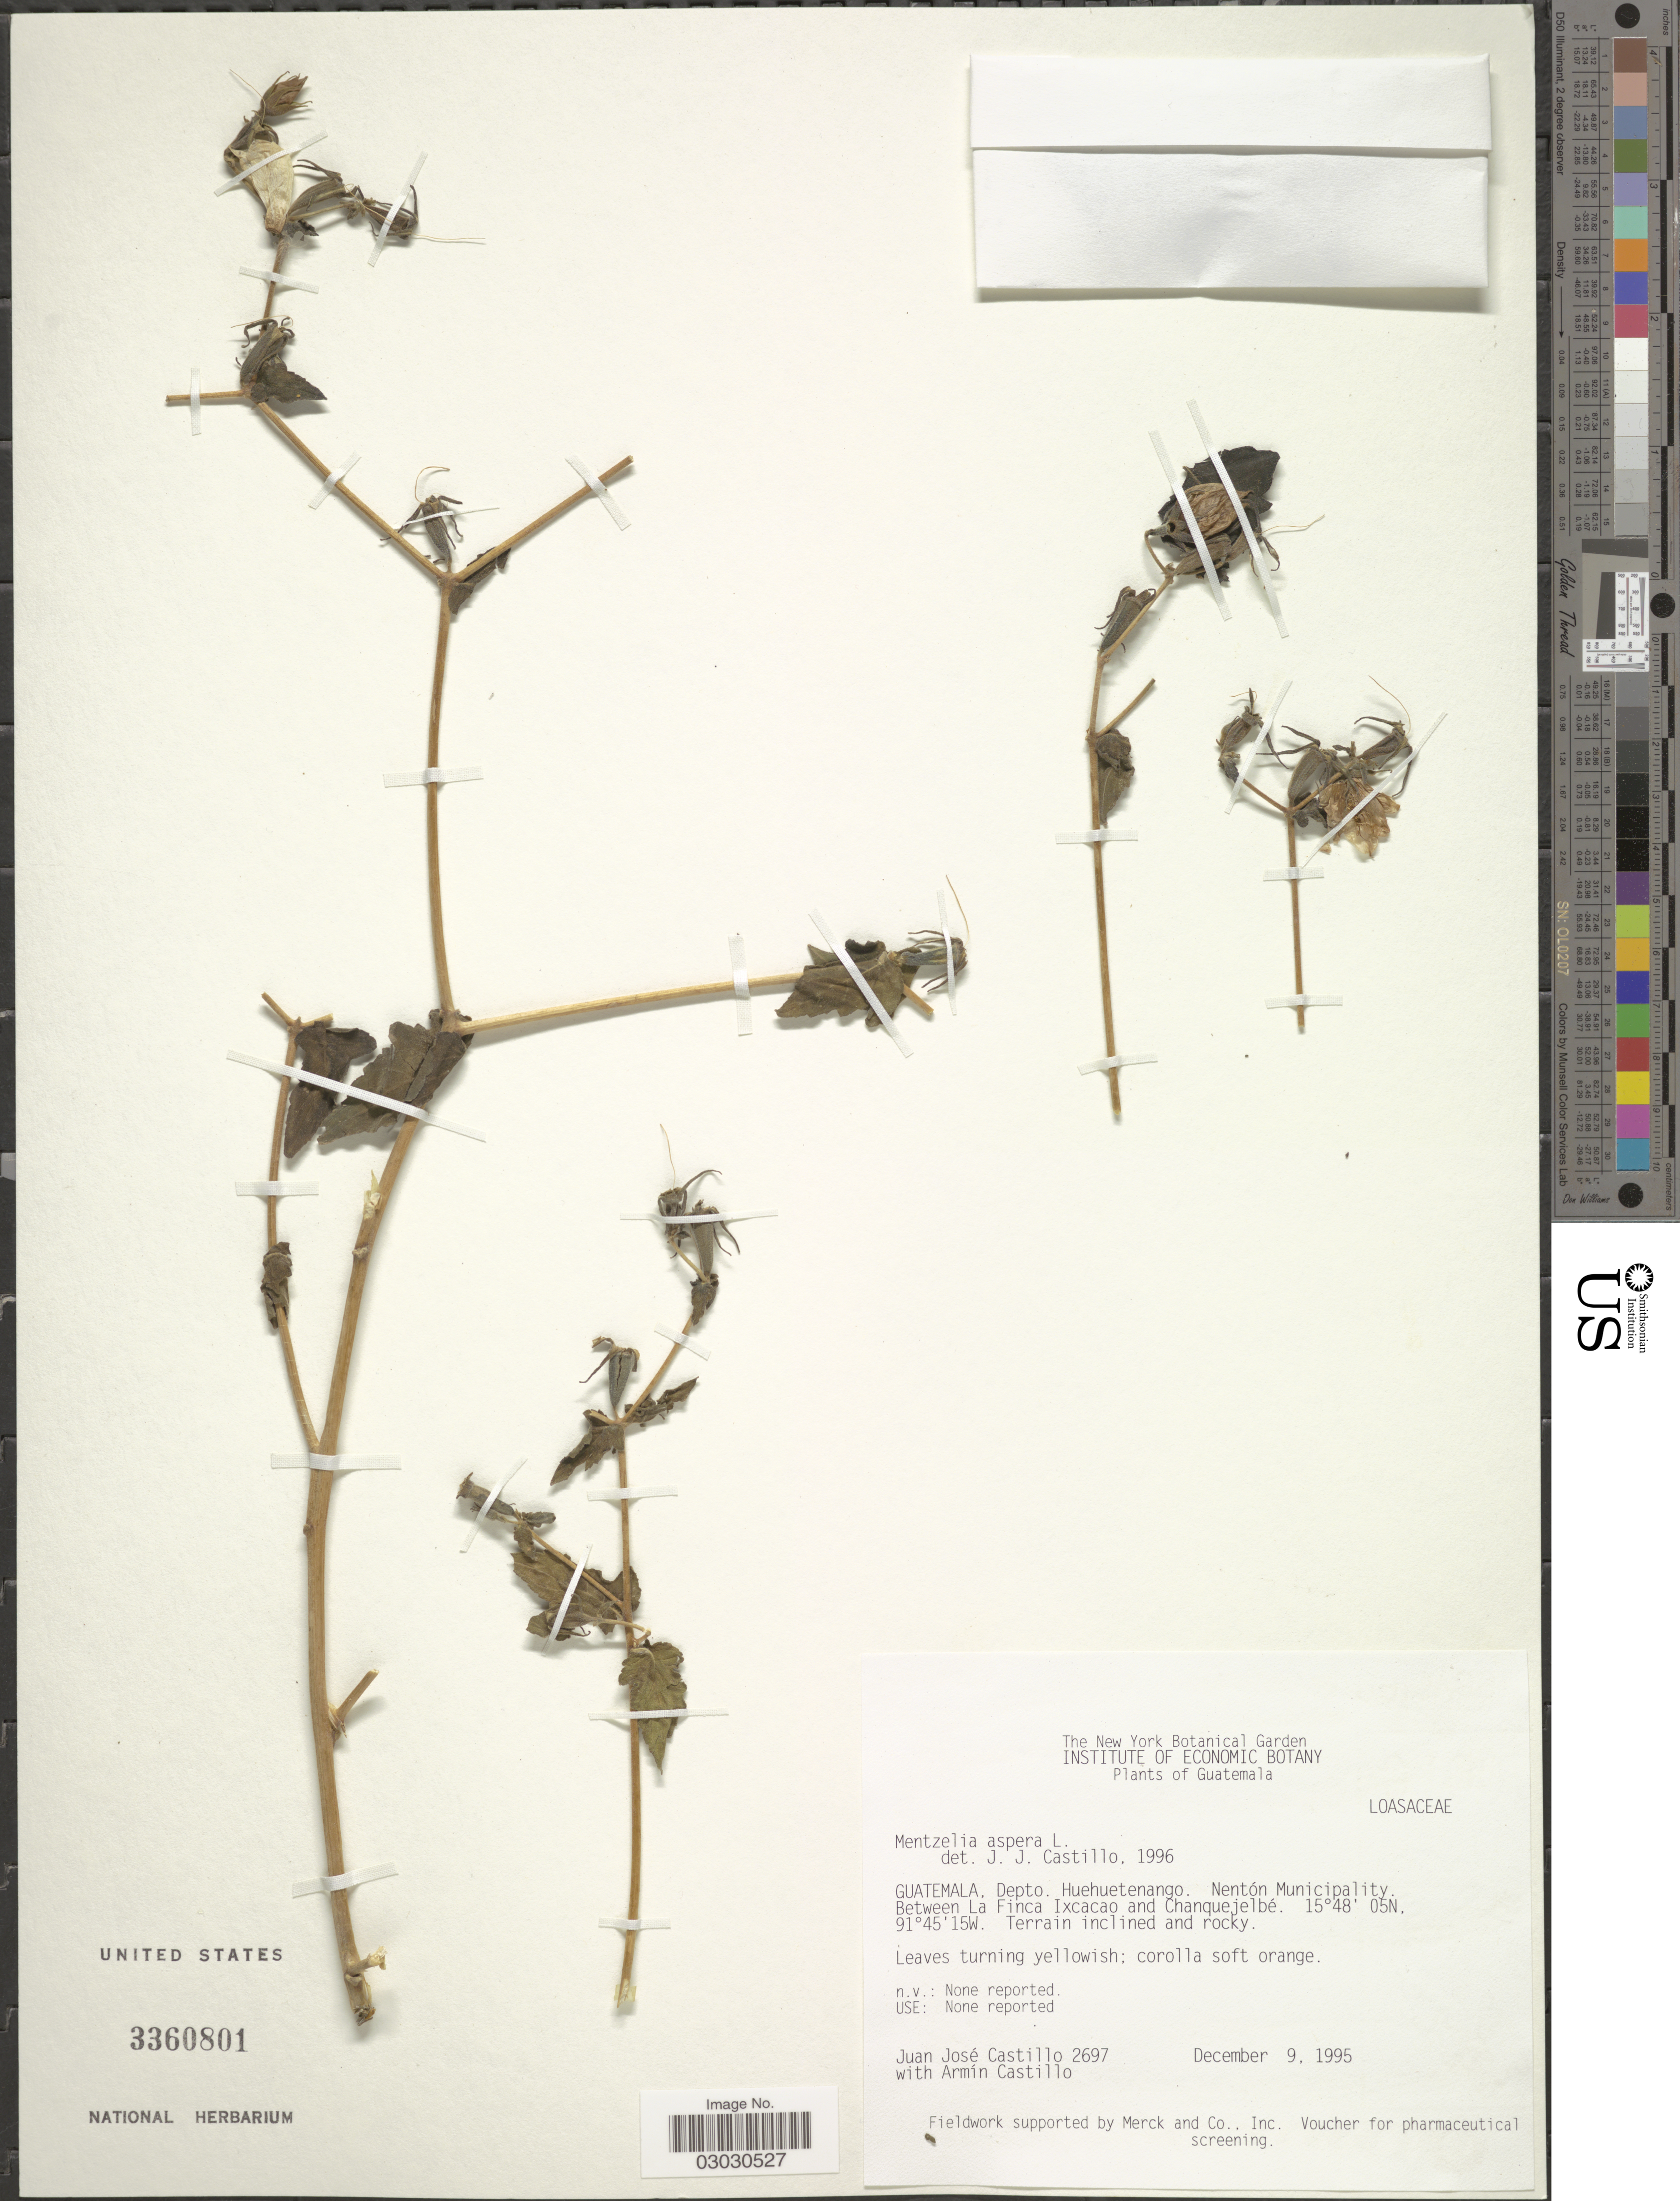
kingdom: Plantae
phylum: Tracheophyta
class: Magnoliopsida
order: Cornales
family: Loasaceae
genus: Mentzelia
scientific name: Mentzelia aspera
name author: L.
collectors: J. Castillo & A. Castillo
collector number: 2697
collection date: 1995-12-09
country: Guatemala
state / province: Huehuetenango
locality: Depto. Huehuetenango. Nentón Municipality. Between La Finca Ixcacao and Chanquejelbé.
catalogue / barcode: US 3360801